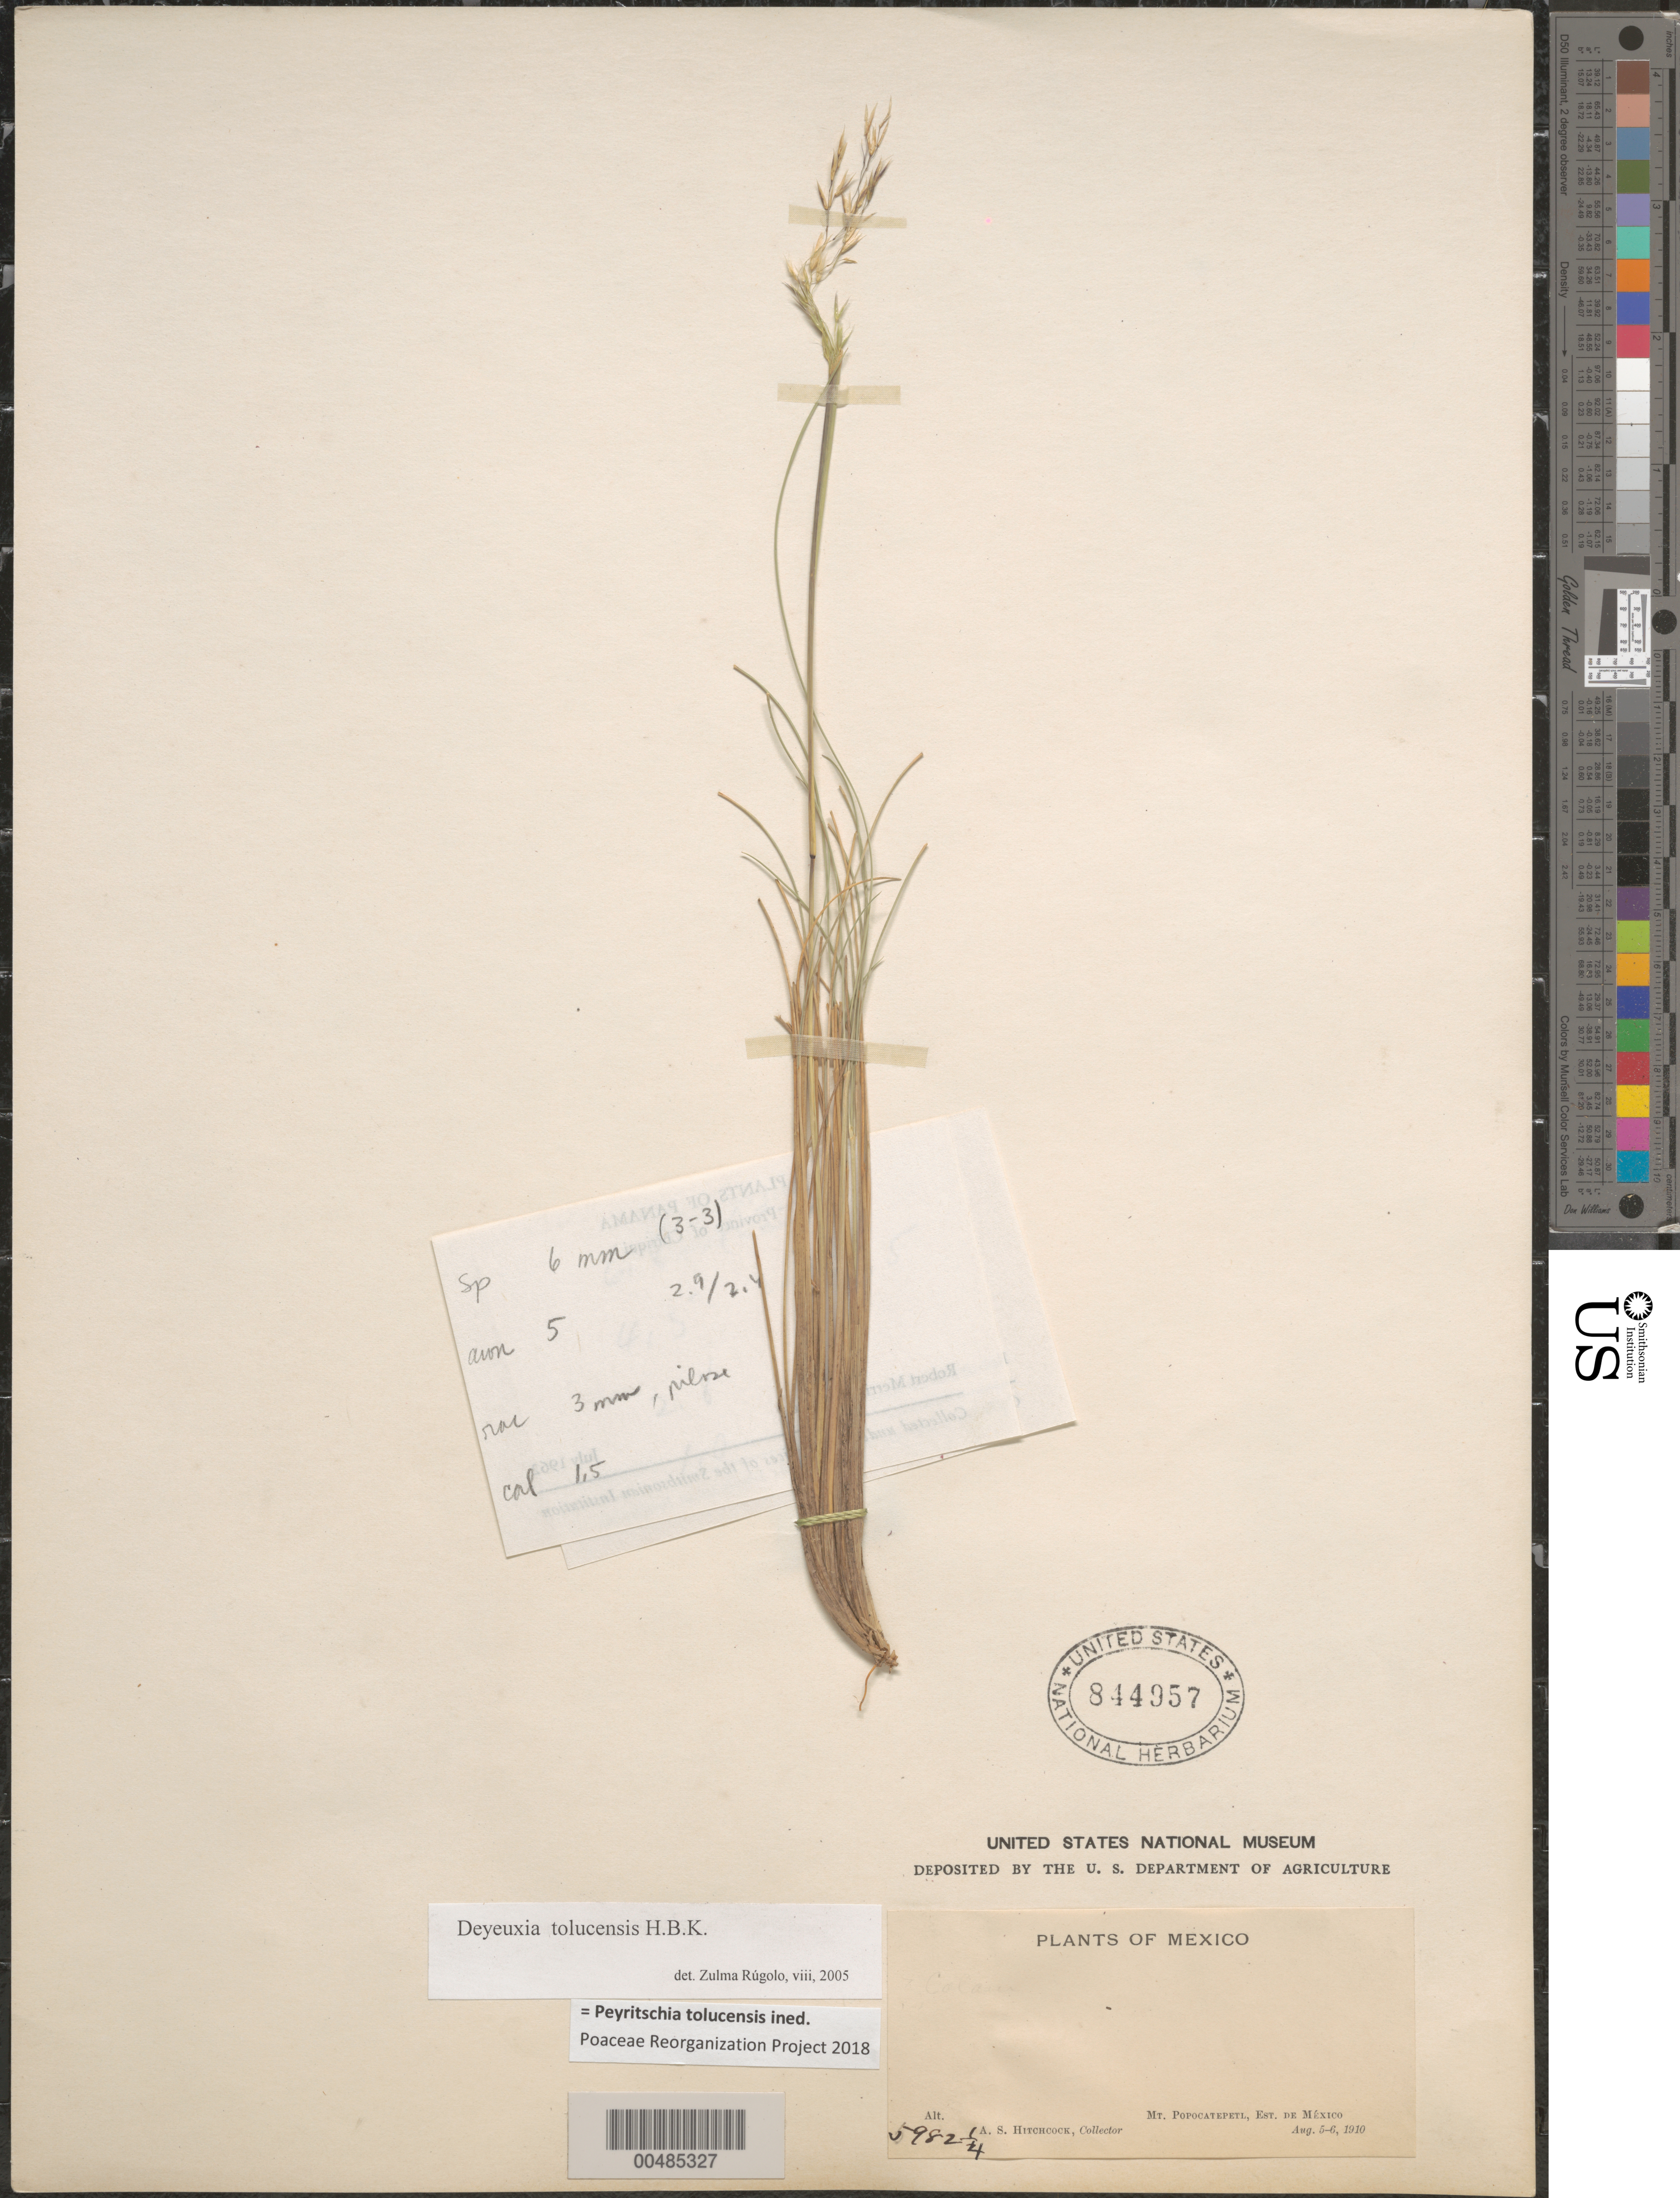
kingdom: Plantae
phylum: Tracheophyta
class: Liliopsida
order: Poales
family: Poaceae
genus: Peyritschia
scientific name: Peyritschia tolucensis ined.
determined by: Poaceae Reorganization Project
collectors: A. S. Hitchcock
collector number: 5982.25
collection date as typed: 5 Aug 1910 to 6 Aug 1910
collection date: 1910-08-05/1910-08-06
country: Mexico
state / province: México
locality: Mt. Popocatepetl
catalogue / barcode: US 844957